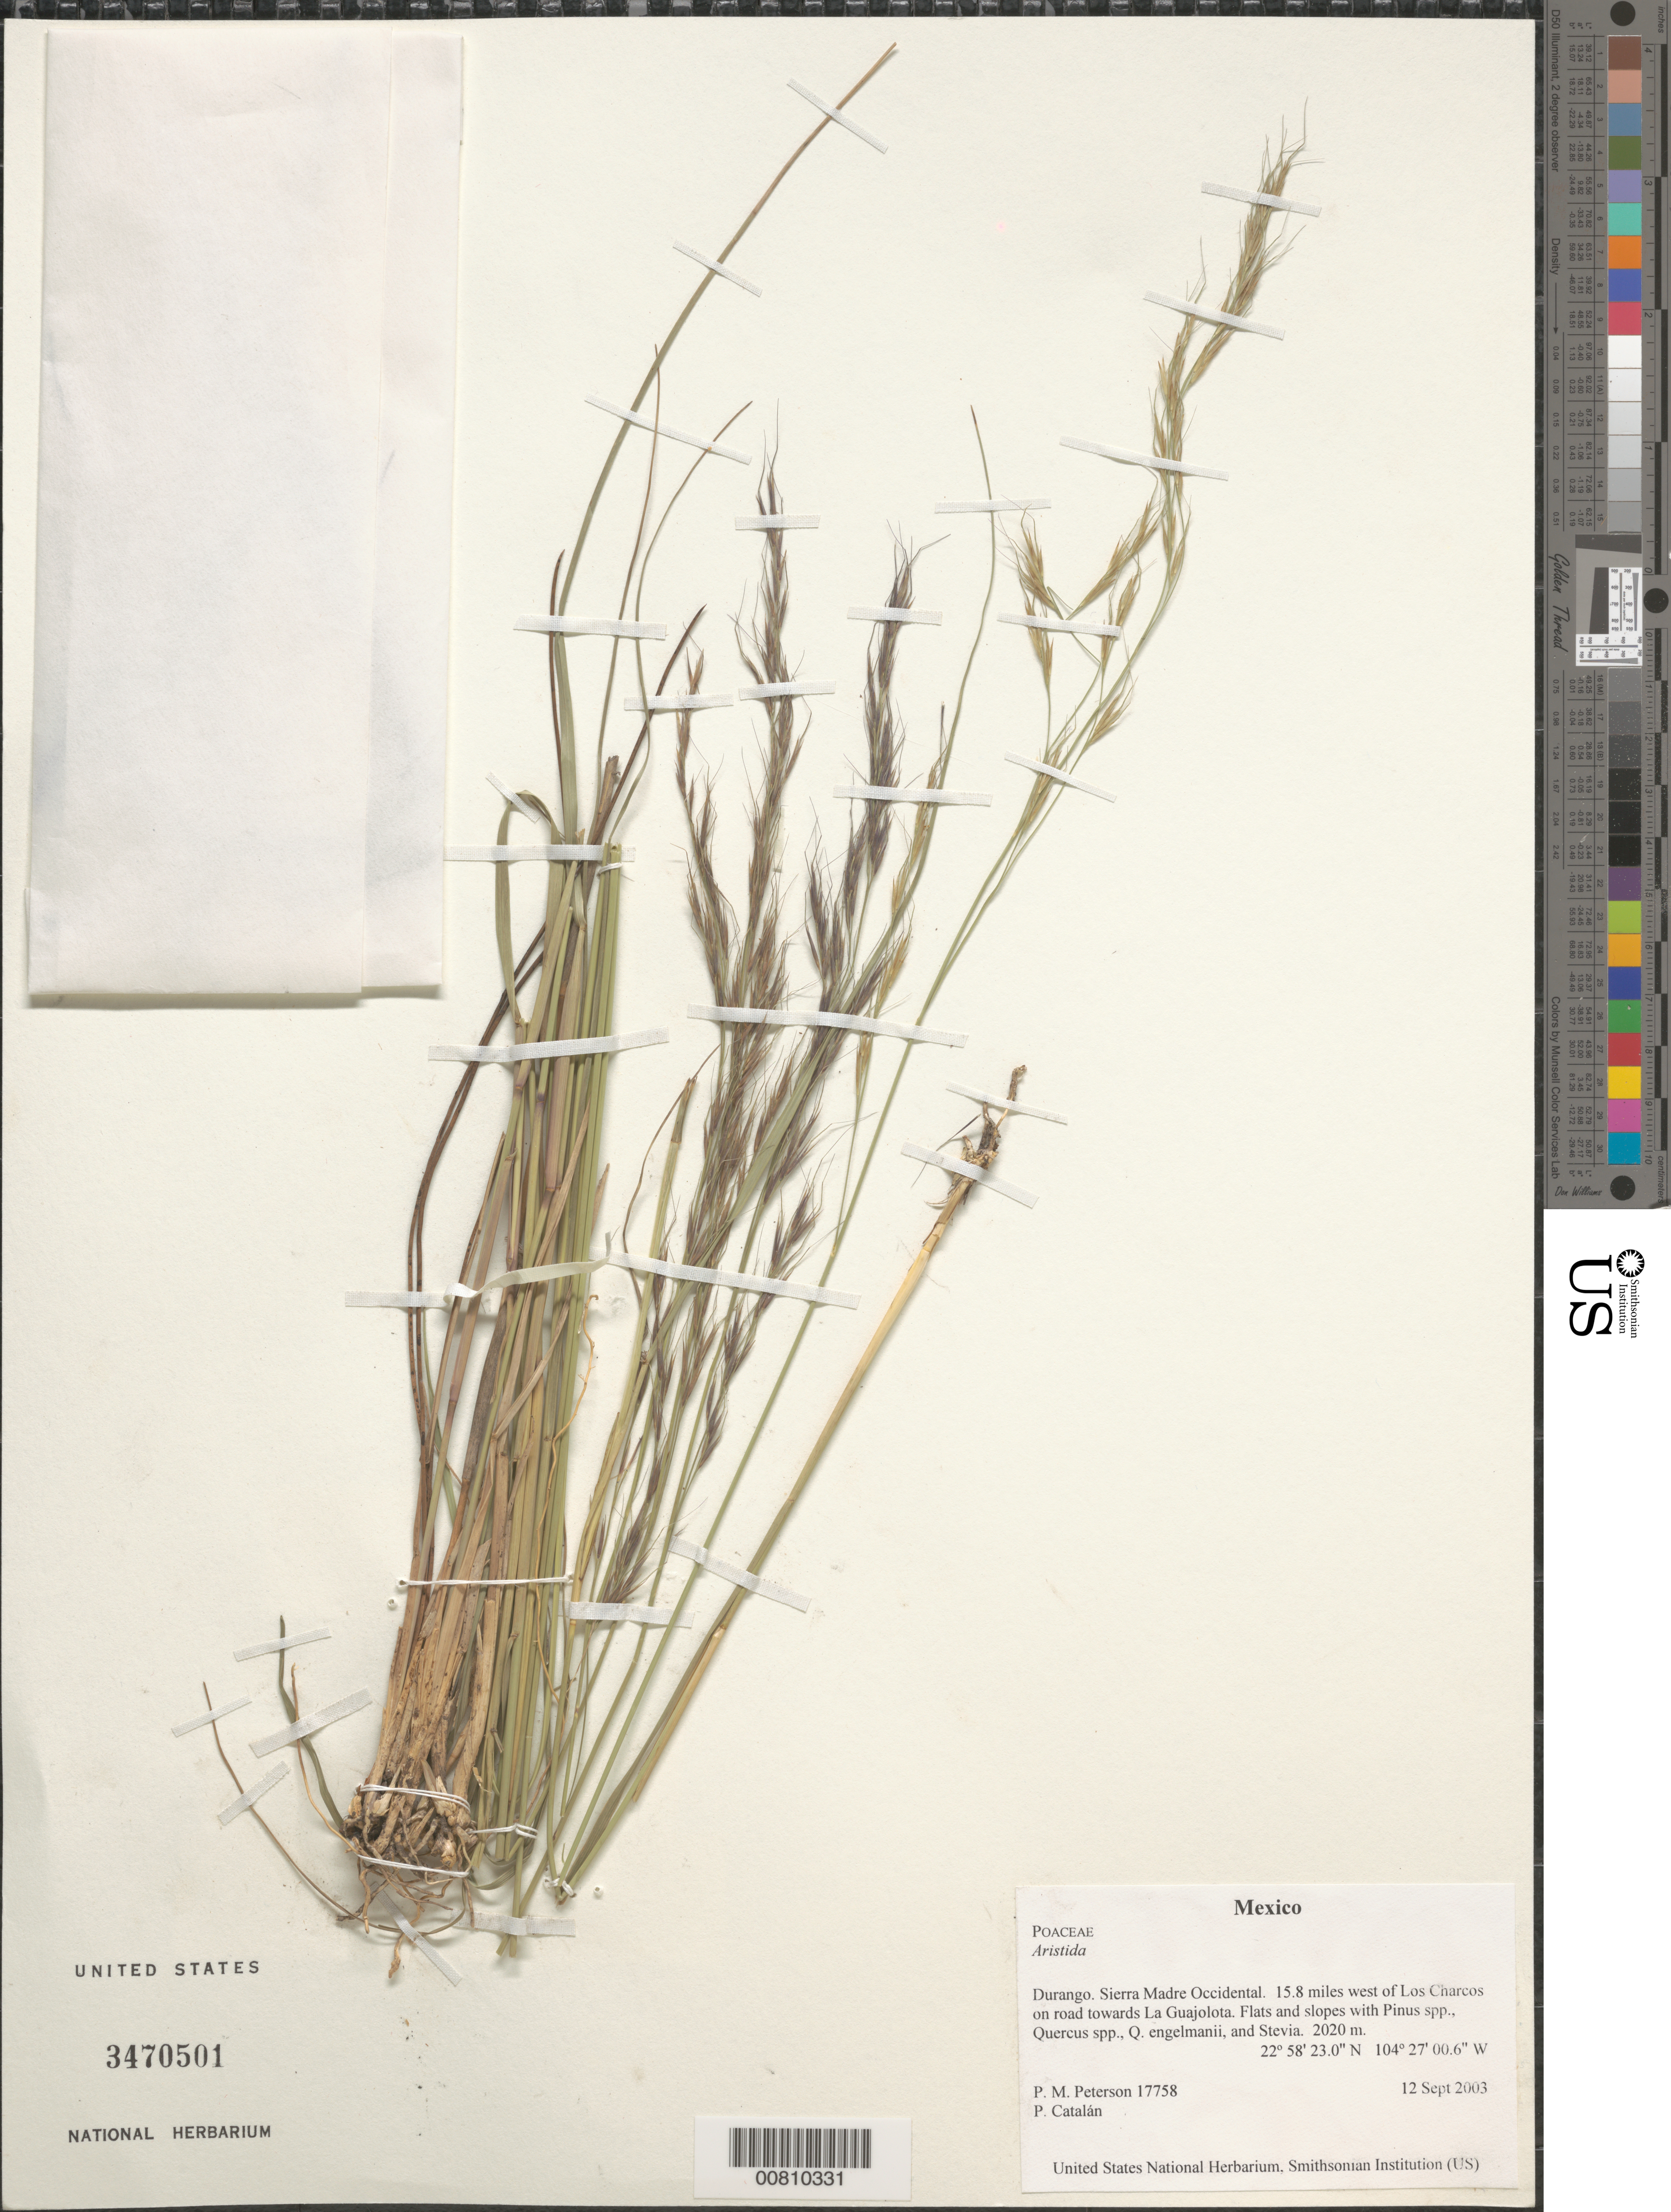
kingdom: Plantae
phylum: Tracheophyta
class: Liliopsida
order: Poales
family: Poaceae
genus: Aristida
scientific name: Aristida sp.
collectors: P. M. Peterson & F. Sánchez Alvarado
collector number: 17758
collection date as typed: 12 Sep 2003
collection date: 2003-09-12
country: Mexico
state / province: Durango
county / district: Sierra Madre Occidental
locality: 15.8 miles west of Los Charcos on road towards La Guajolota. Flats and slopes with Pinus spp., Quercus spp., Q. engelmanii, and Stevia.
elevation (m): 2020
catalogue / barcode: US 3470501